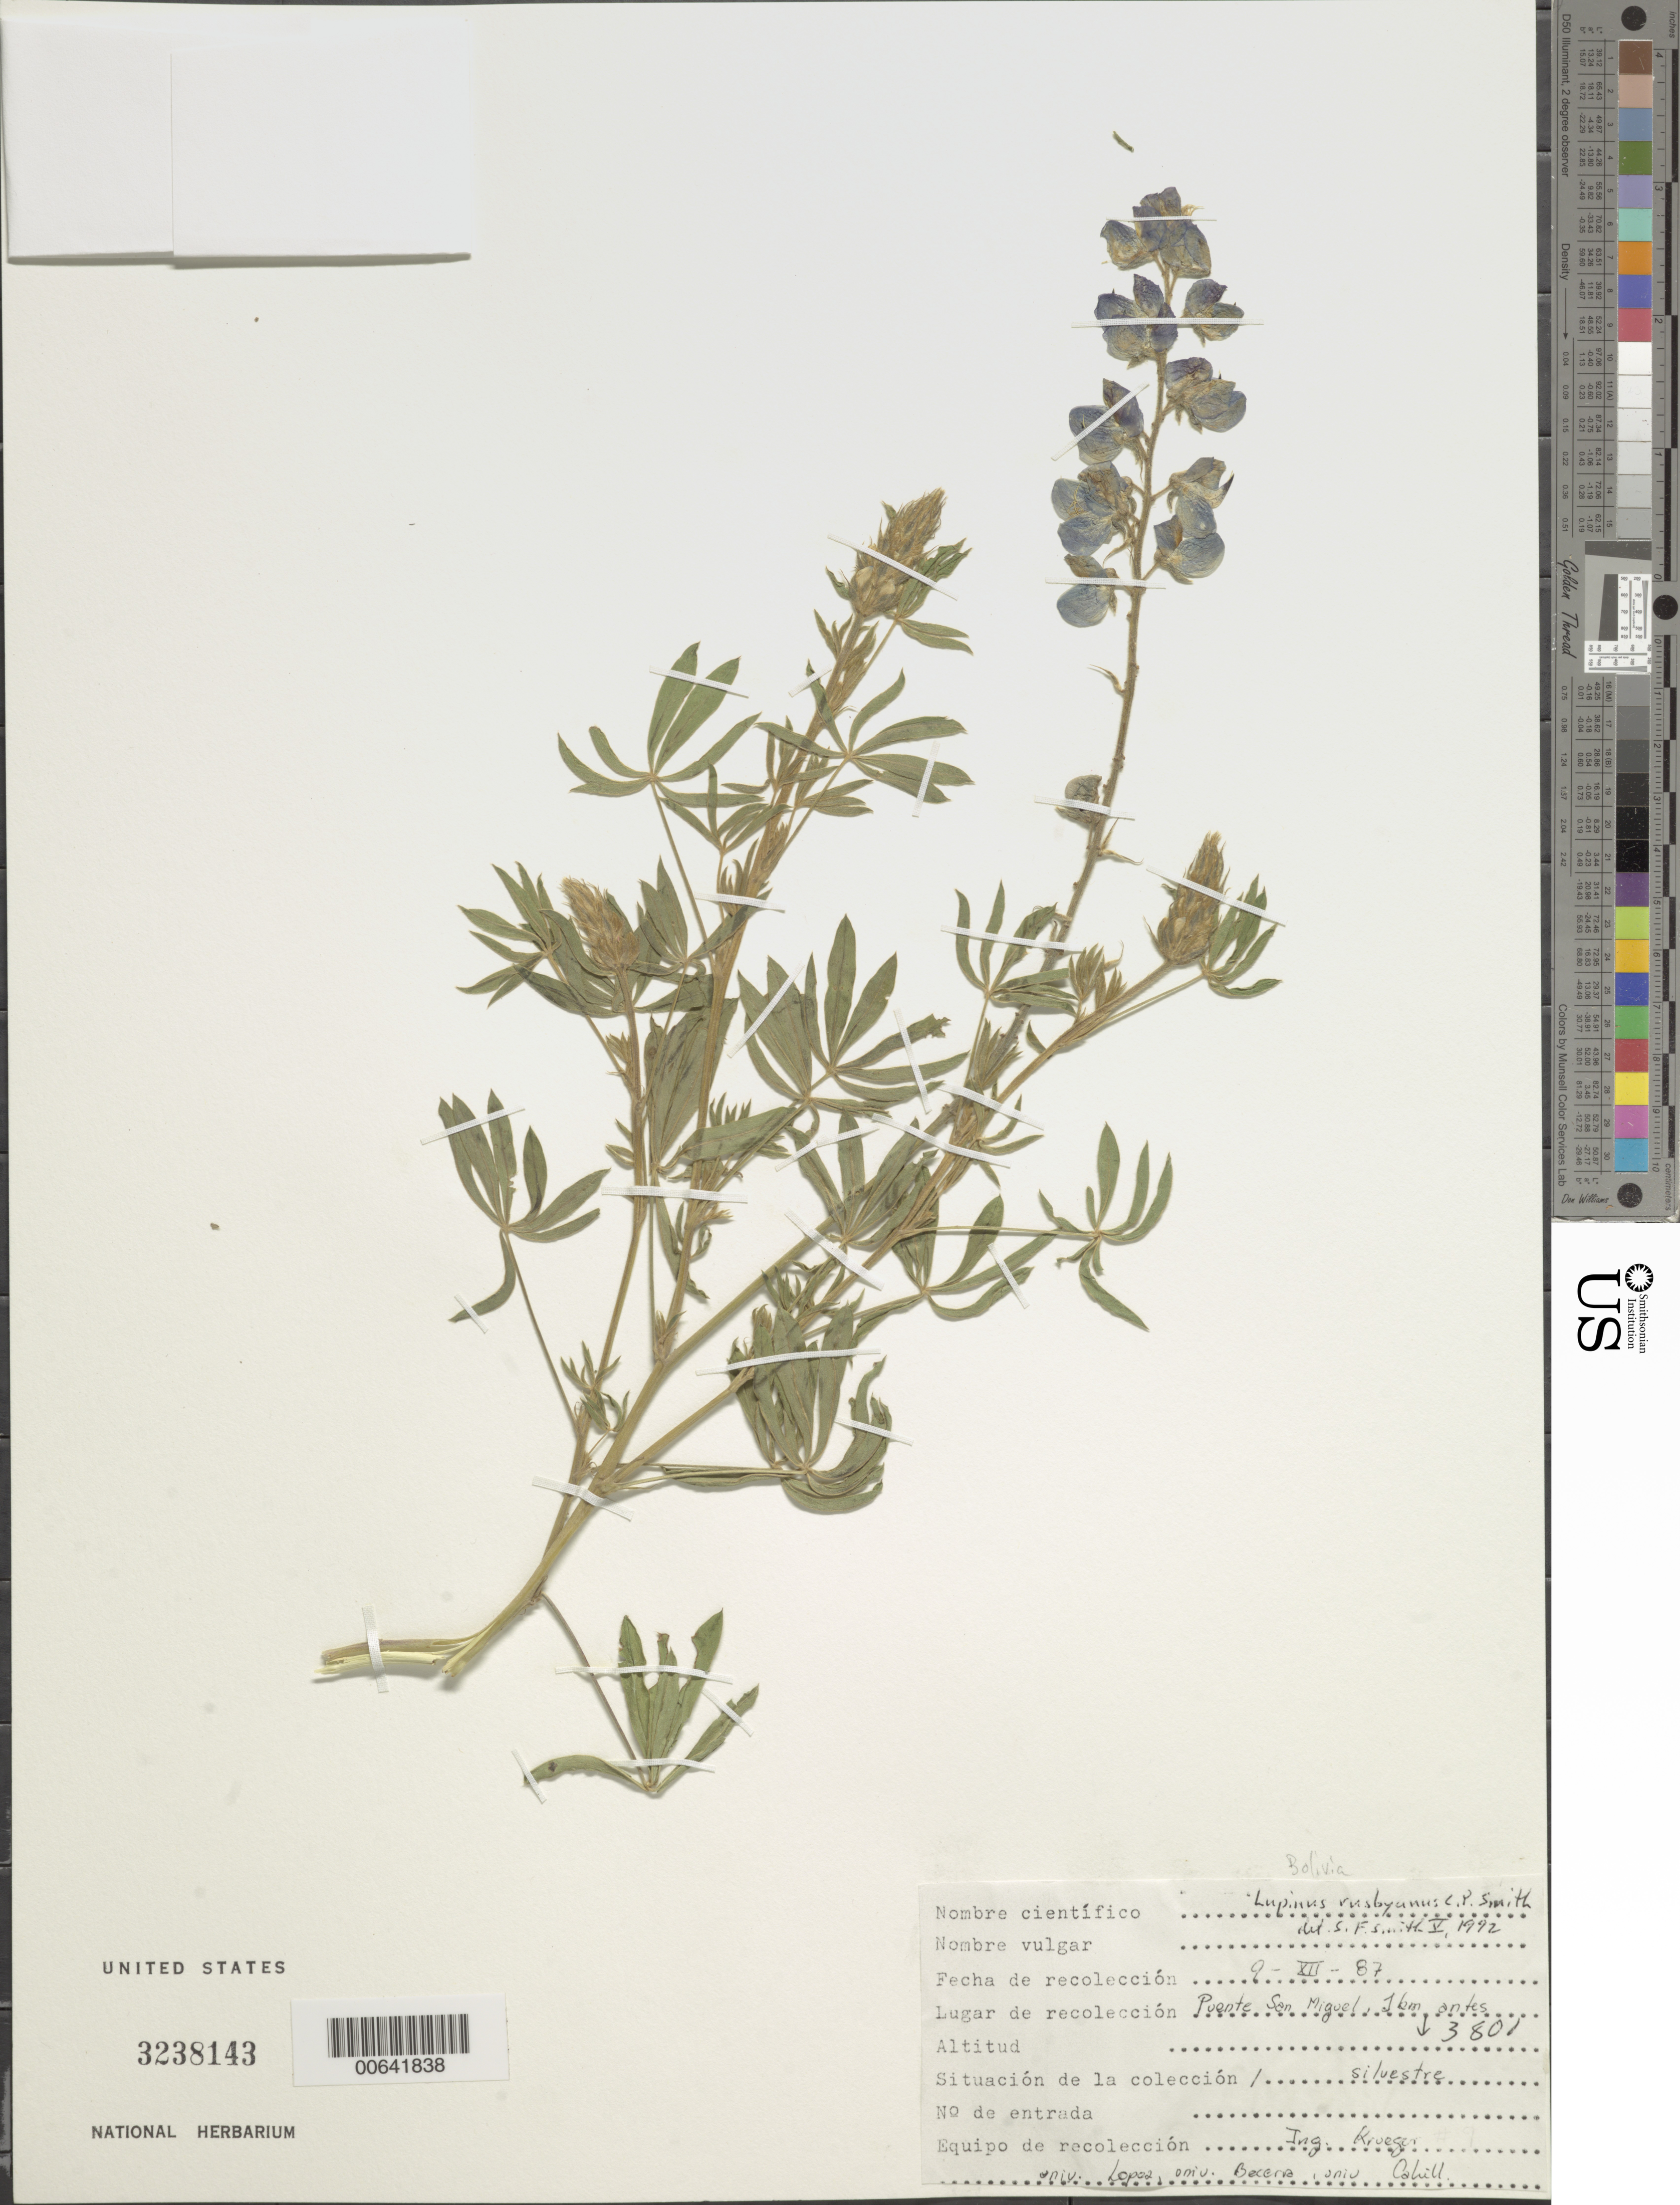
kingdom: Plantae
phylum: Tracheophyta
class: Magnoliopsida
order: Fabales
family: Fabaceae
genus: Lupinus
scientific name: Lupinus rusbyanus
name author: C.P. Sm.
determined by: Smith, Stephen F., (US), NMNH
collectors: A. M. Kruger R., -. Popez, -. Becerra & J. Cahill M.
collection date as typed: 09 Dec 1987 or 12 Sep 1987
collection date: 1987-09-12 or 1987-12-09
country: Bolivia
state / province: La Paz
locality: Puente de Sal Miguel, 1 km antes.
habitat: Silvestre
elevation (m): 3801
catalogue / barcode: US 3238143